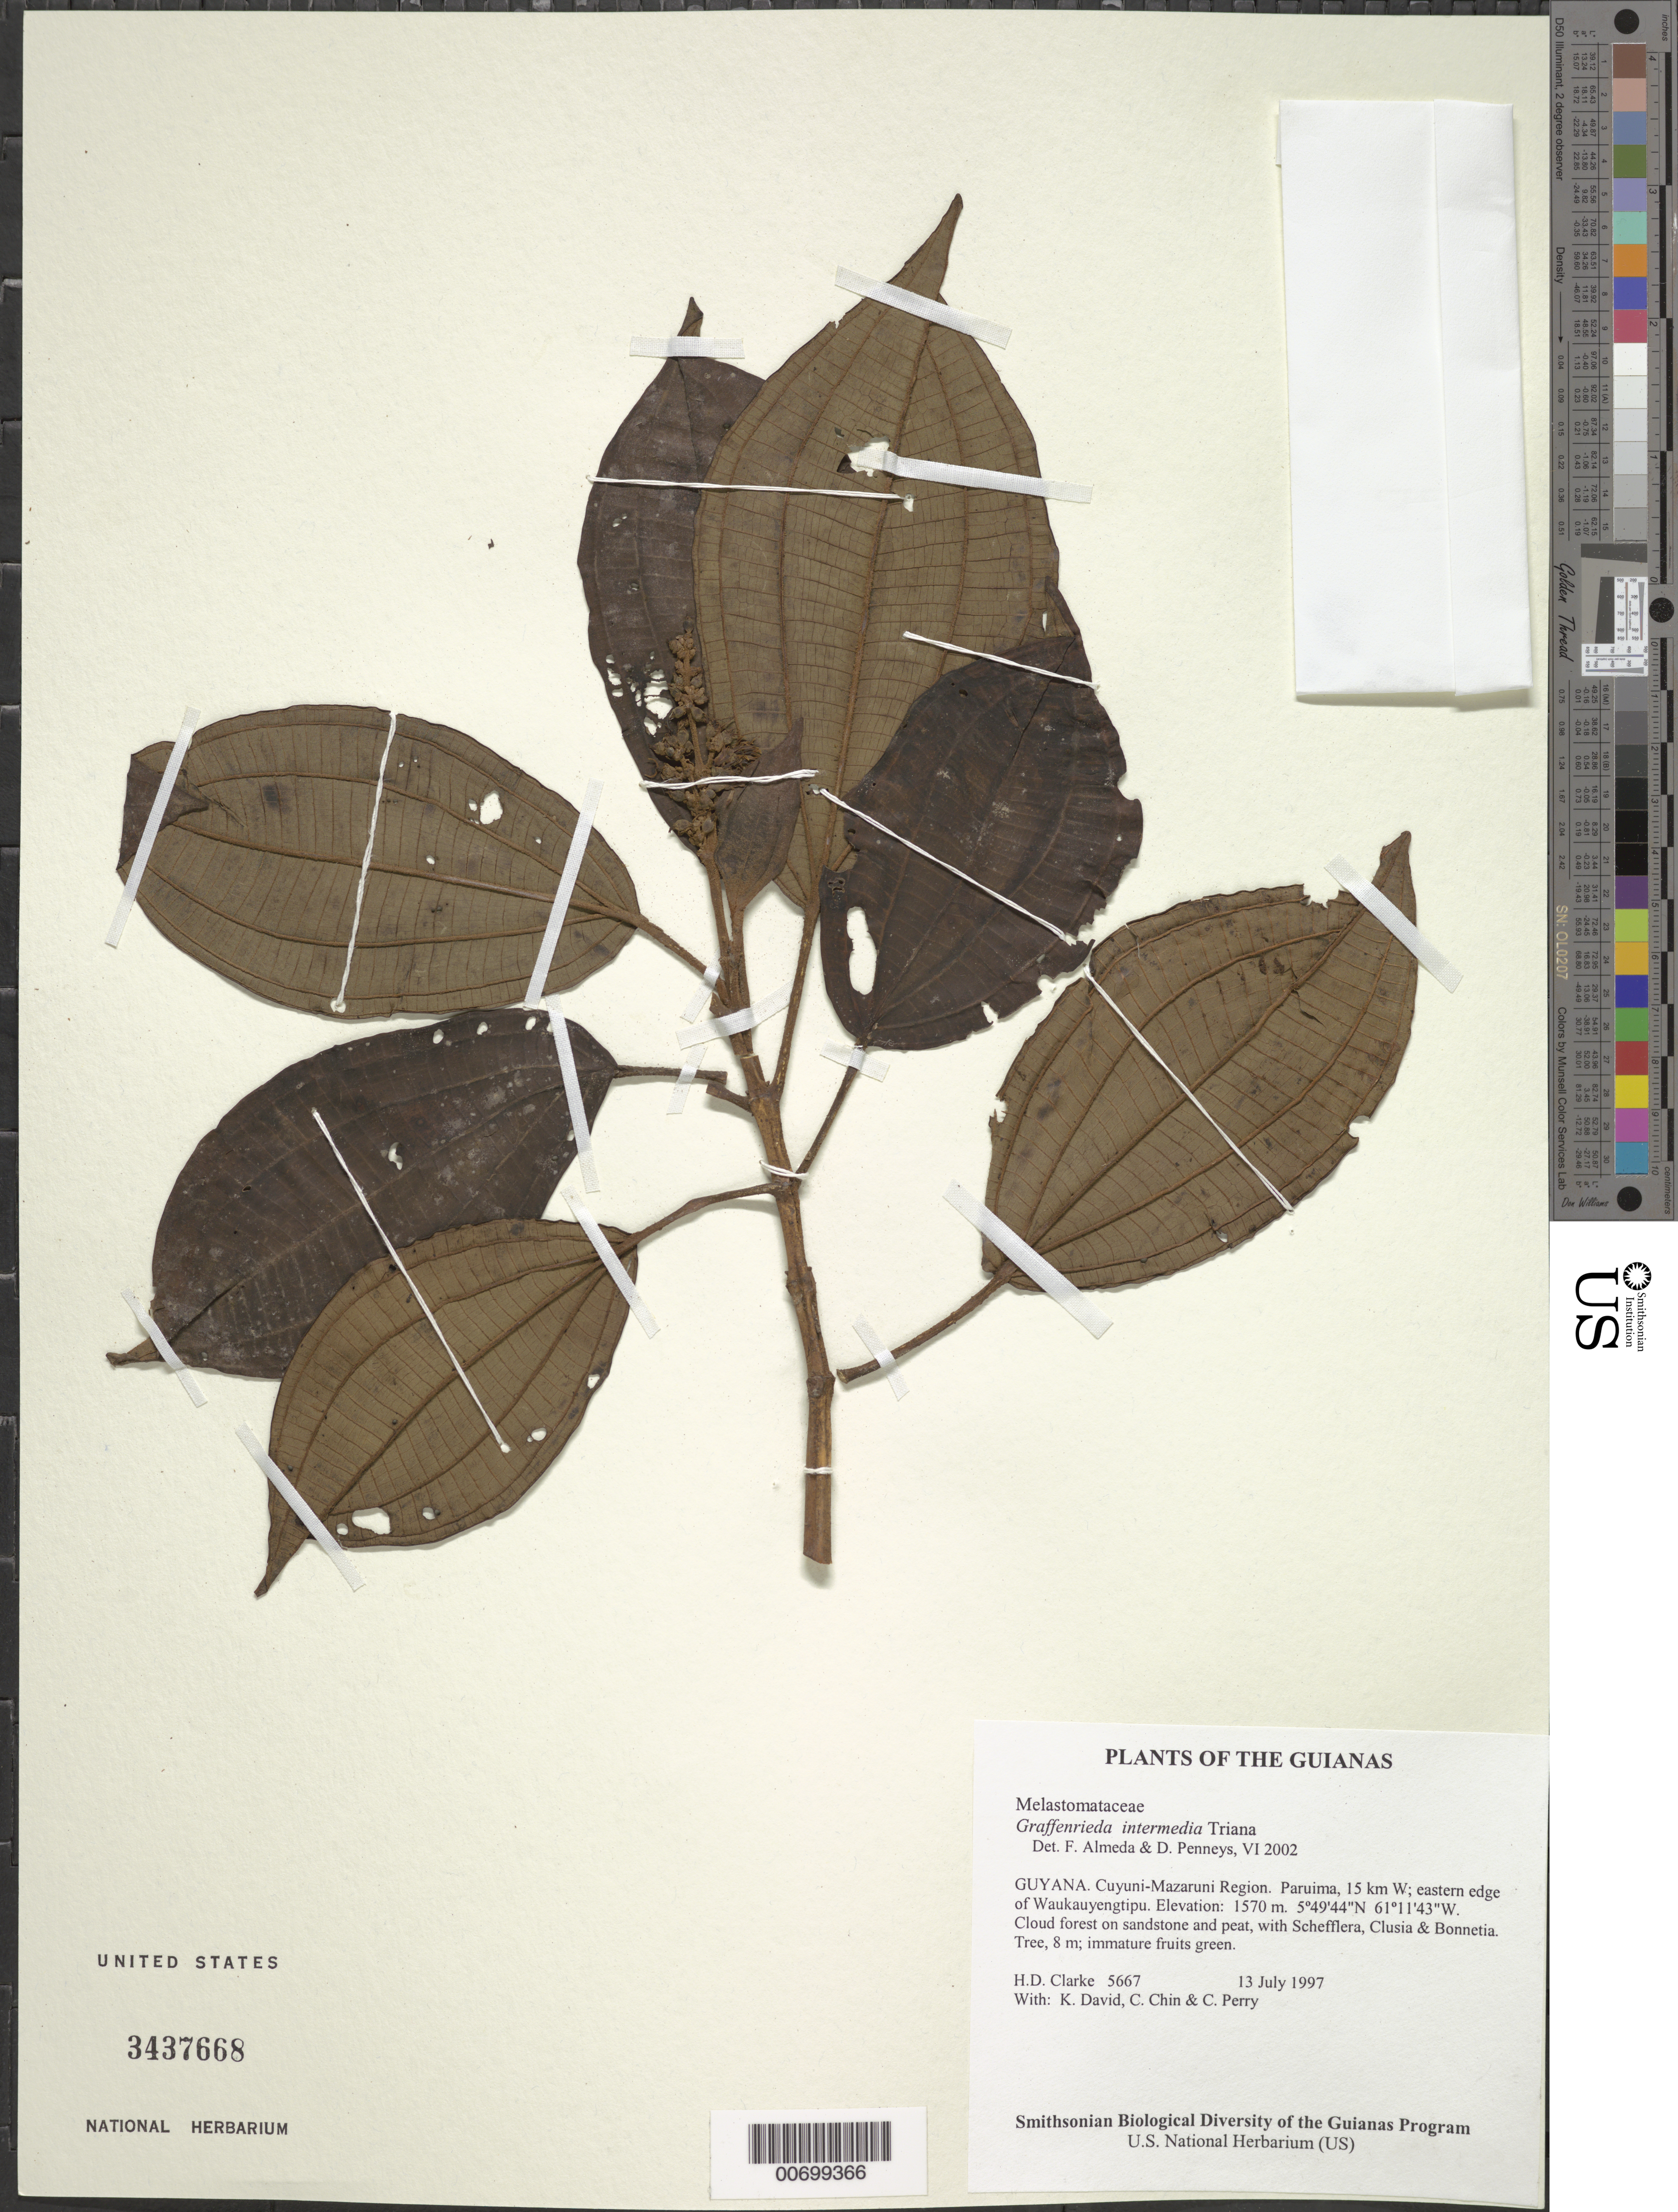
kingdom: Plantae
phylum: Tracheophyta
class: Magnoliopsida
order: Myrtales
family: Melastomataceae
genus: Graffenrieda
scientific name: Graffenrieda intermedia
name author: Triana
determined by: Almeda, F.; Penneys, D. S.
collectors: H. D. Clarke, K. David, C. Chin & C. Perry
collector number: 5667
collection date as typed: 13 July 1997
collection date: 1997-07-13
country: Guyana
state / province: Cuyuni-Mazaruni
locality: Paruima, 15 km W; eastern edge of Waukauyengtipu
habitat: Cloud forest on sandstone and peat, with Schefflera, Clusia & Bonnetia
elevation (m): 1570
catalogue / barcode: US 3437668